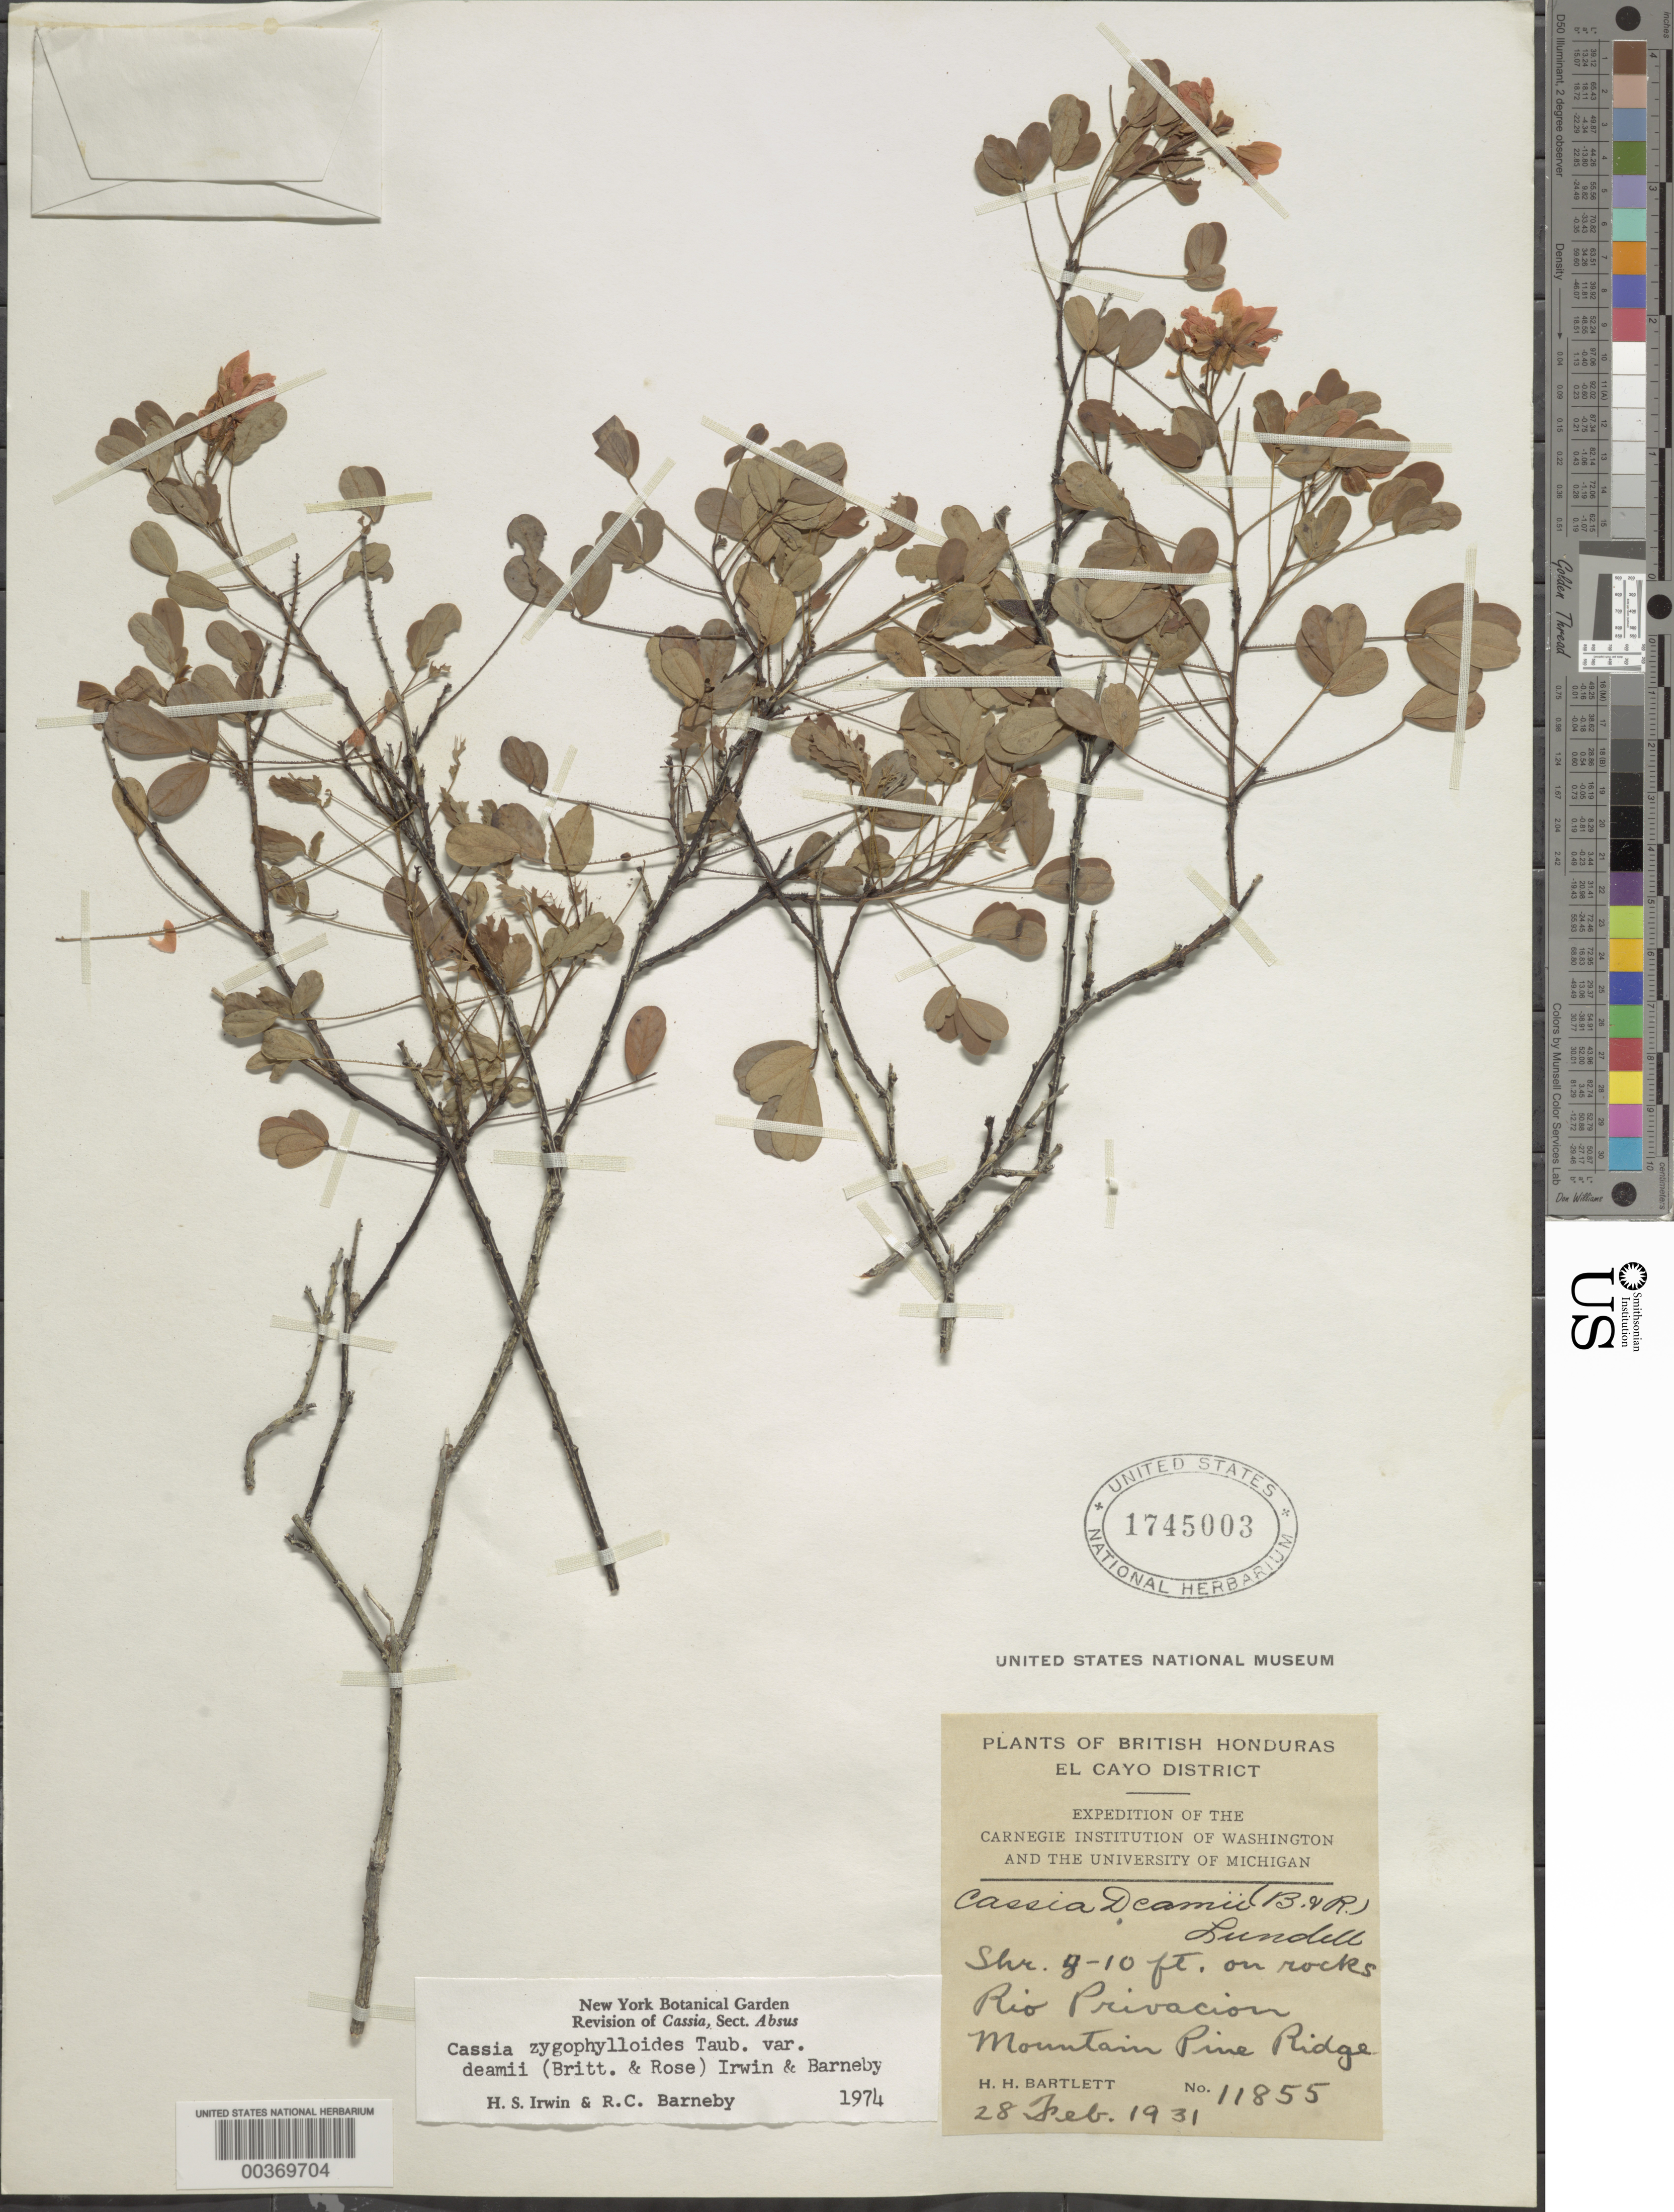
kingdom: Plantae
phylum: Tracheophyta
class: Magnoliopsida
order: Fabales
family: Fabaceae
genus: Chamaecrista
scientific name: Chamaecrista zygophylloides var. deamii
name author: (Britton & Rose) H.S. Irwin & Barneby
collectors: H. H. Bartlett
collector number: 11855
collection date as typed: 28 Feb 1931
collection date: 1931-02-28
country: Belize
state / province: Cayo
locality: Mountain Pine Ridge; Rio Privacion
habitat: On rocks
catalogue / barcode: US 1745003